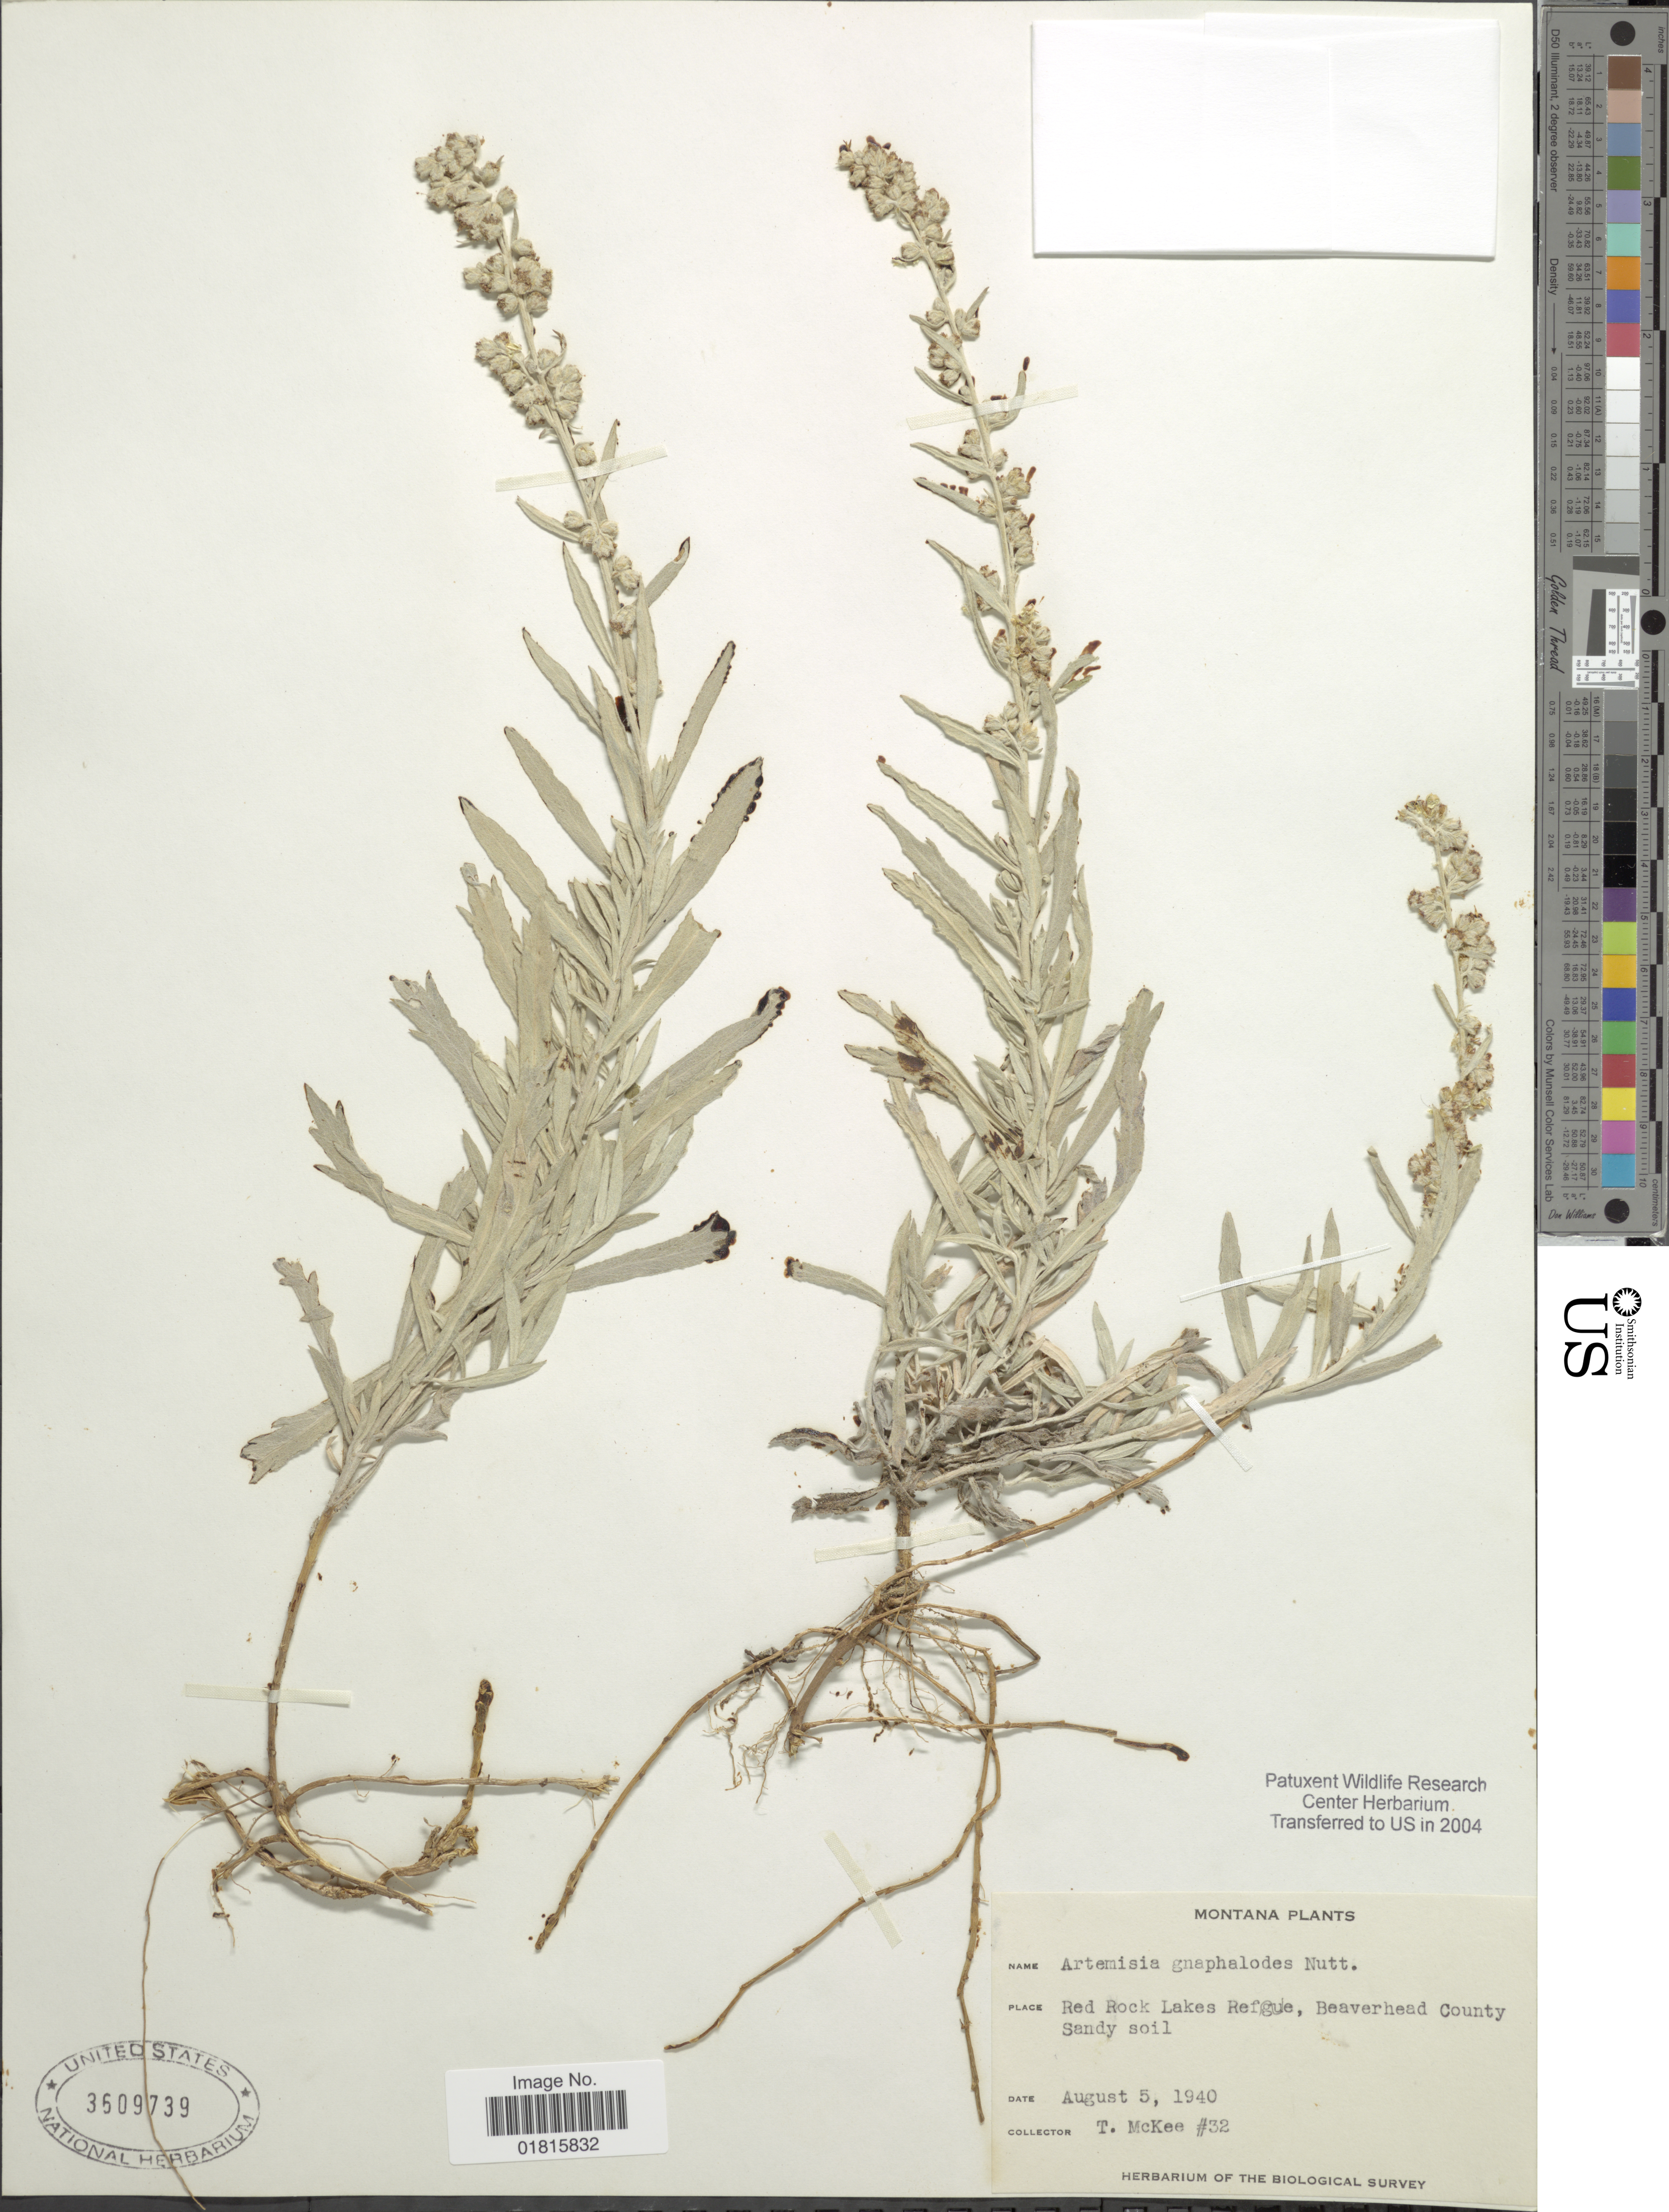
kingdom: Plantae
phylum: Tracheophyta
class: Magnoliopsida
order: Asterales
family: Asteraceae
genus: Artemisia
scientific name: Artemisia gnaphaloides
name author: Nutt.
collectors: T. McKee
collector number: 32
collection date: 1940-08-05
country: United States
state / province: Montana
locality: Red Rock Lakes Refuge, Beaverhead County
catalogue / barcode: US 3609739